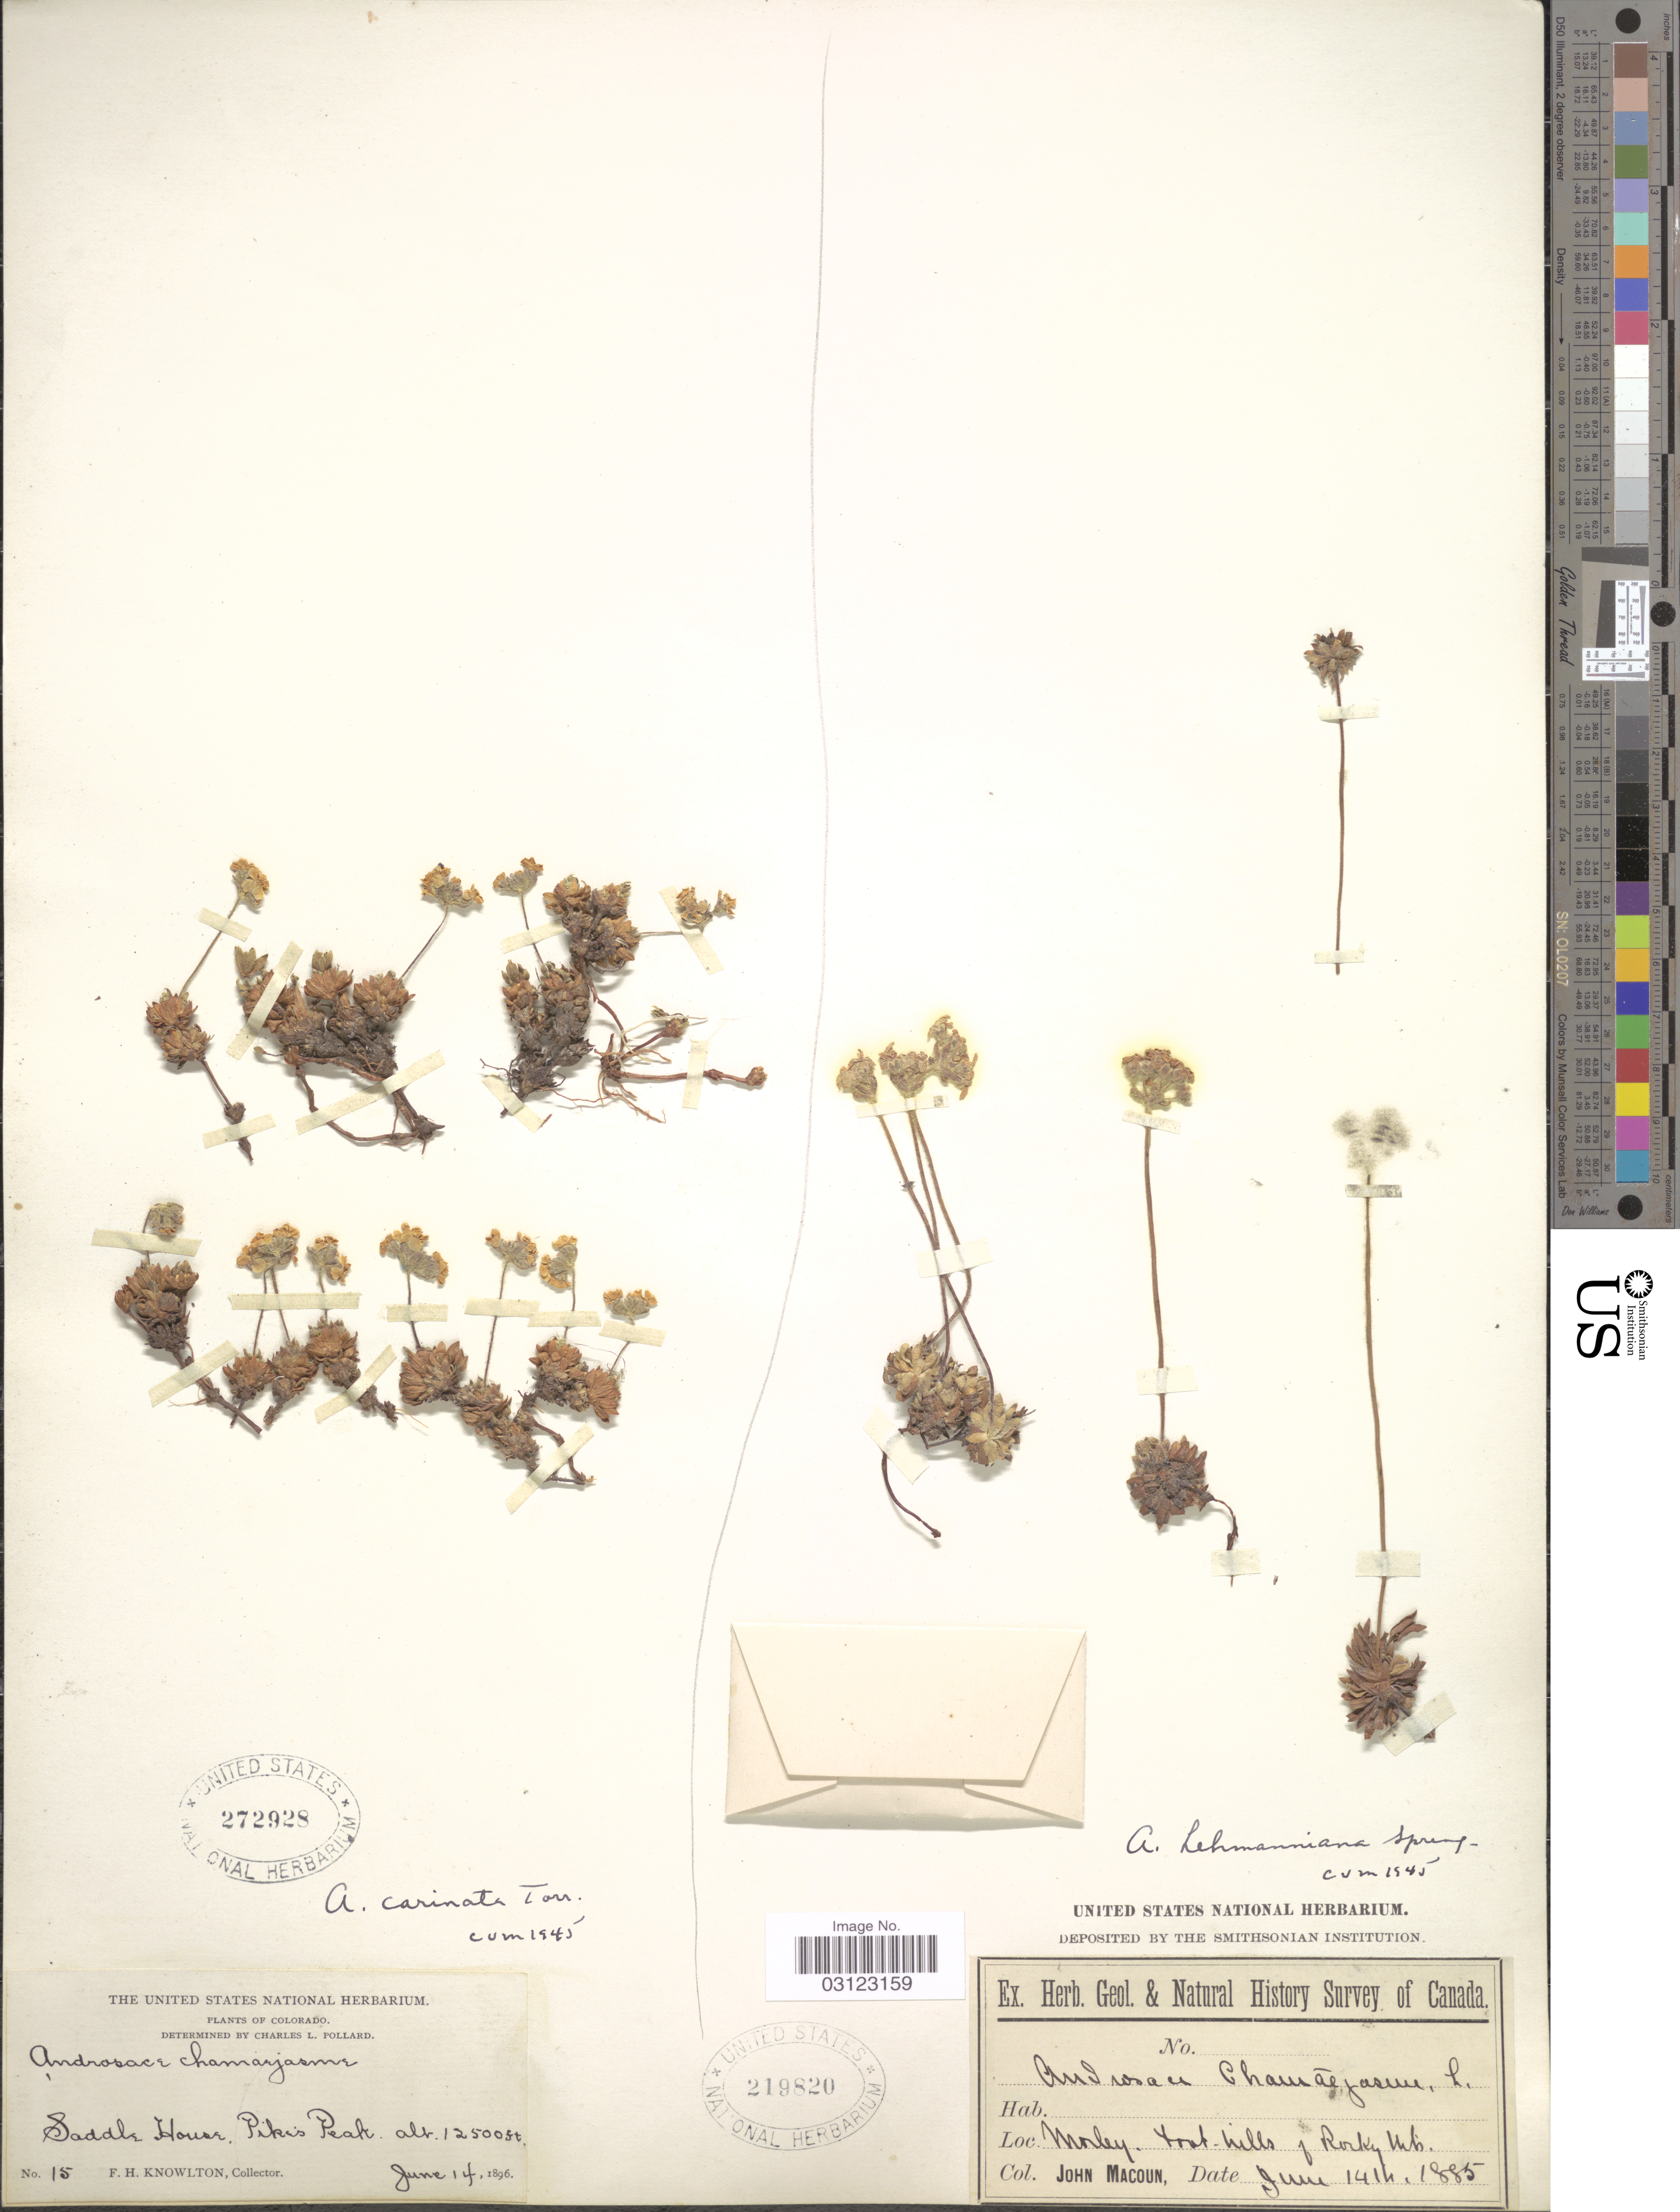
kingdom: Plantae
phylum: Tracheophyta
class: Magnoliopsida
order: Ericales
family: Primulaceae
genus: Androsace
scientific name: Androsace lehmanniana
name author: Spreng.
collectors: F. H. Knowlton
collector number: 15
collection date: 1896-06-14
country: United States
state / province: Colorado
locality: Saddle House, Pike's Peak.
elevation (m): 3810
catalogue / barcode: US 272928